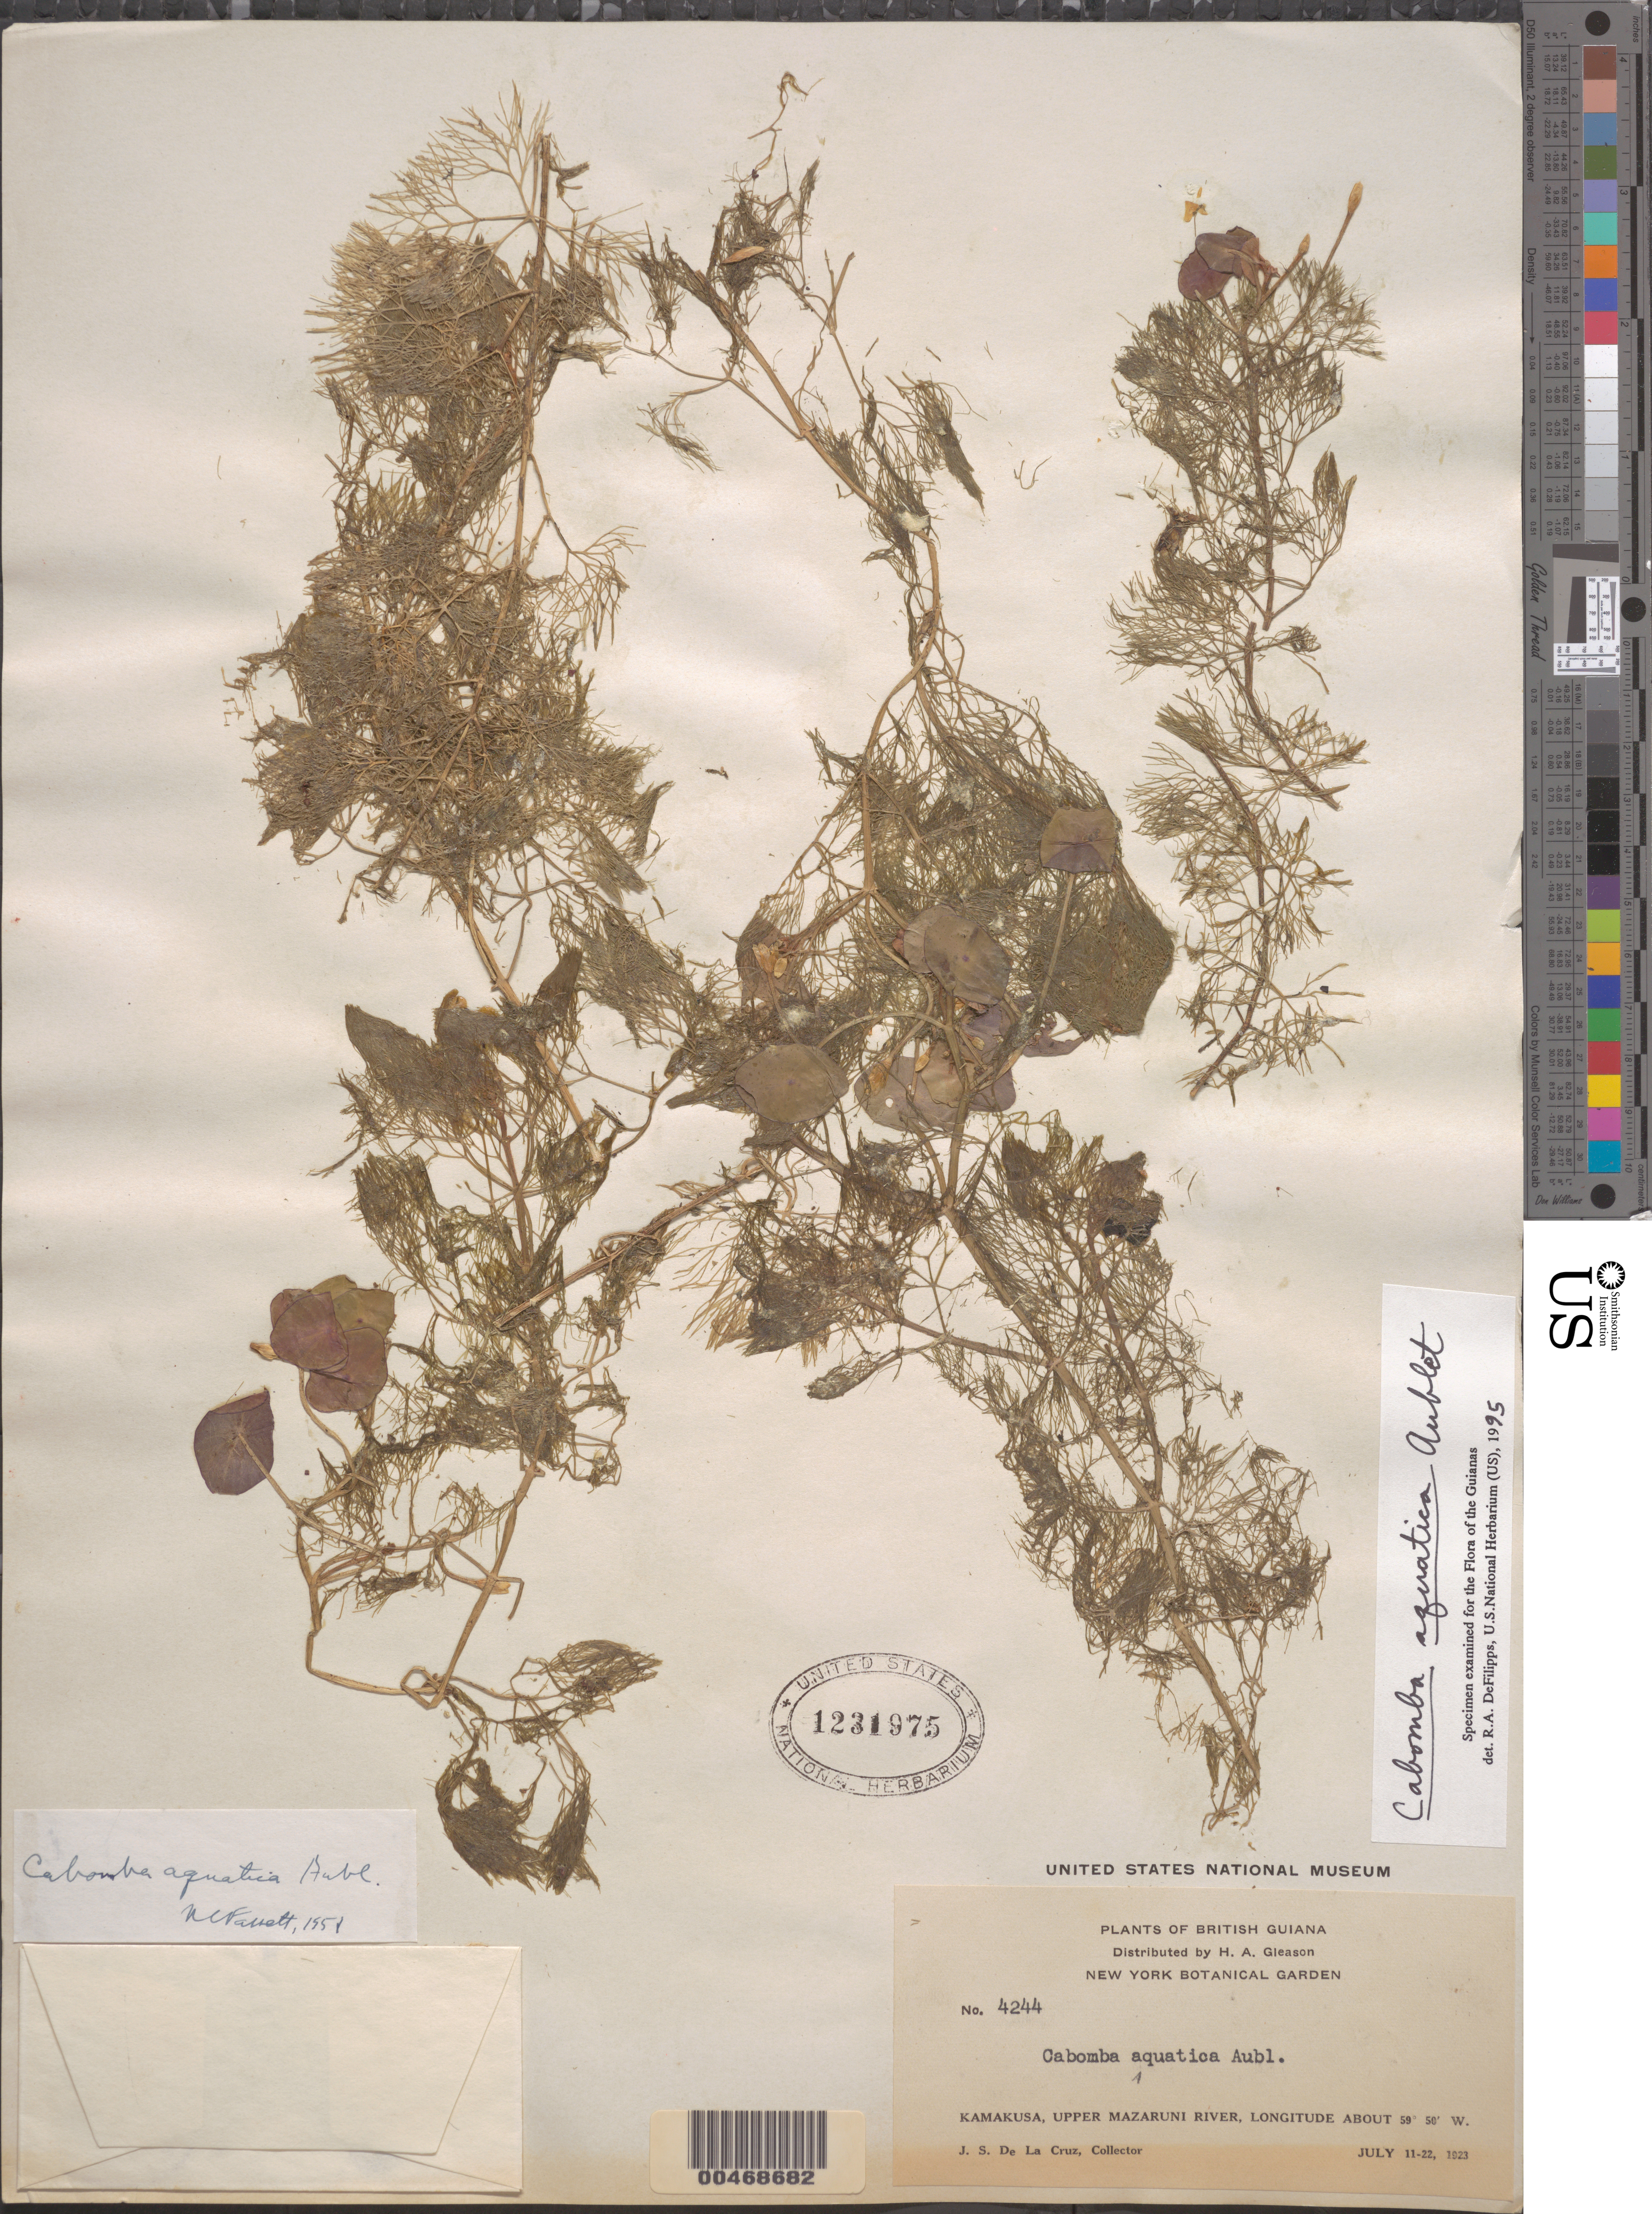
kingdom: Plantae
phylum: Tracheophyta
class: Magnoliopsida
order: Nymphaeales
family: Cabombaceae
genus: Cabomba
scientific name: Cabomba aquatica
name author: Aubl.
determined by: DeFilipps, R. A.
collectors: J. S. de la Cruz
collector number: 4244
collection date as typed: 11-Jul-23 to 22-Jul-23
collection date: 1923-07-11/1923-07-22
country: Guyana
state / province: Cuyuni-Mazaruni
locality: Kamakusa, Upper Mazaruni R.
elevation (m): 100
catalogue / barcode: US 1231975